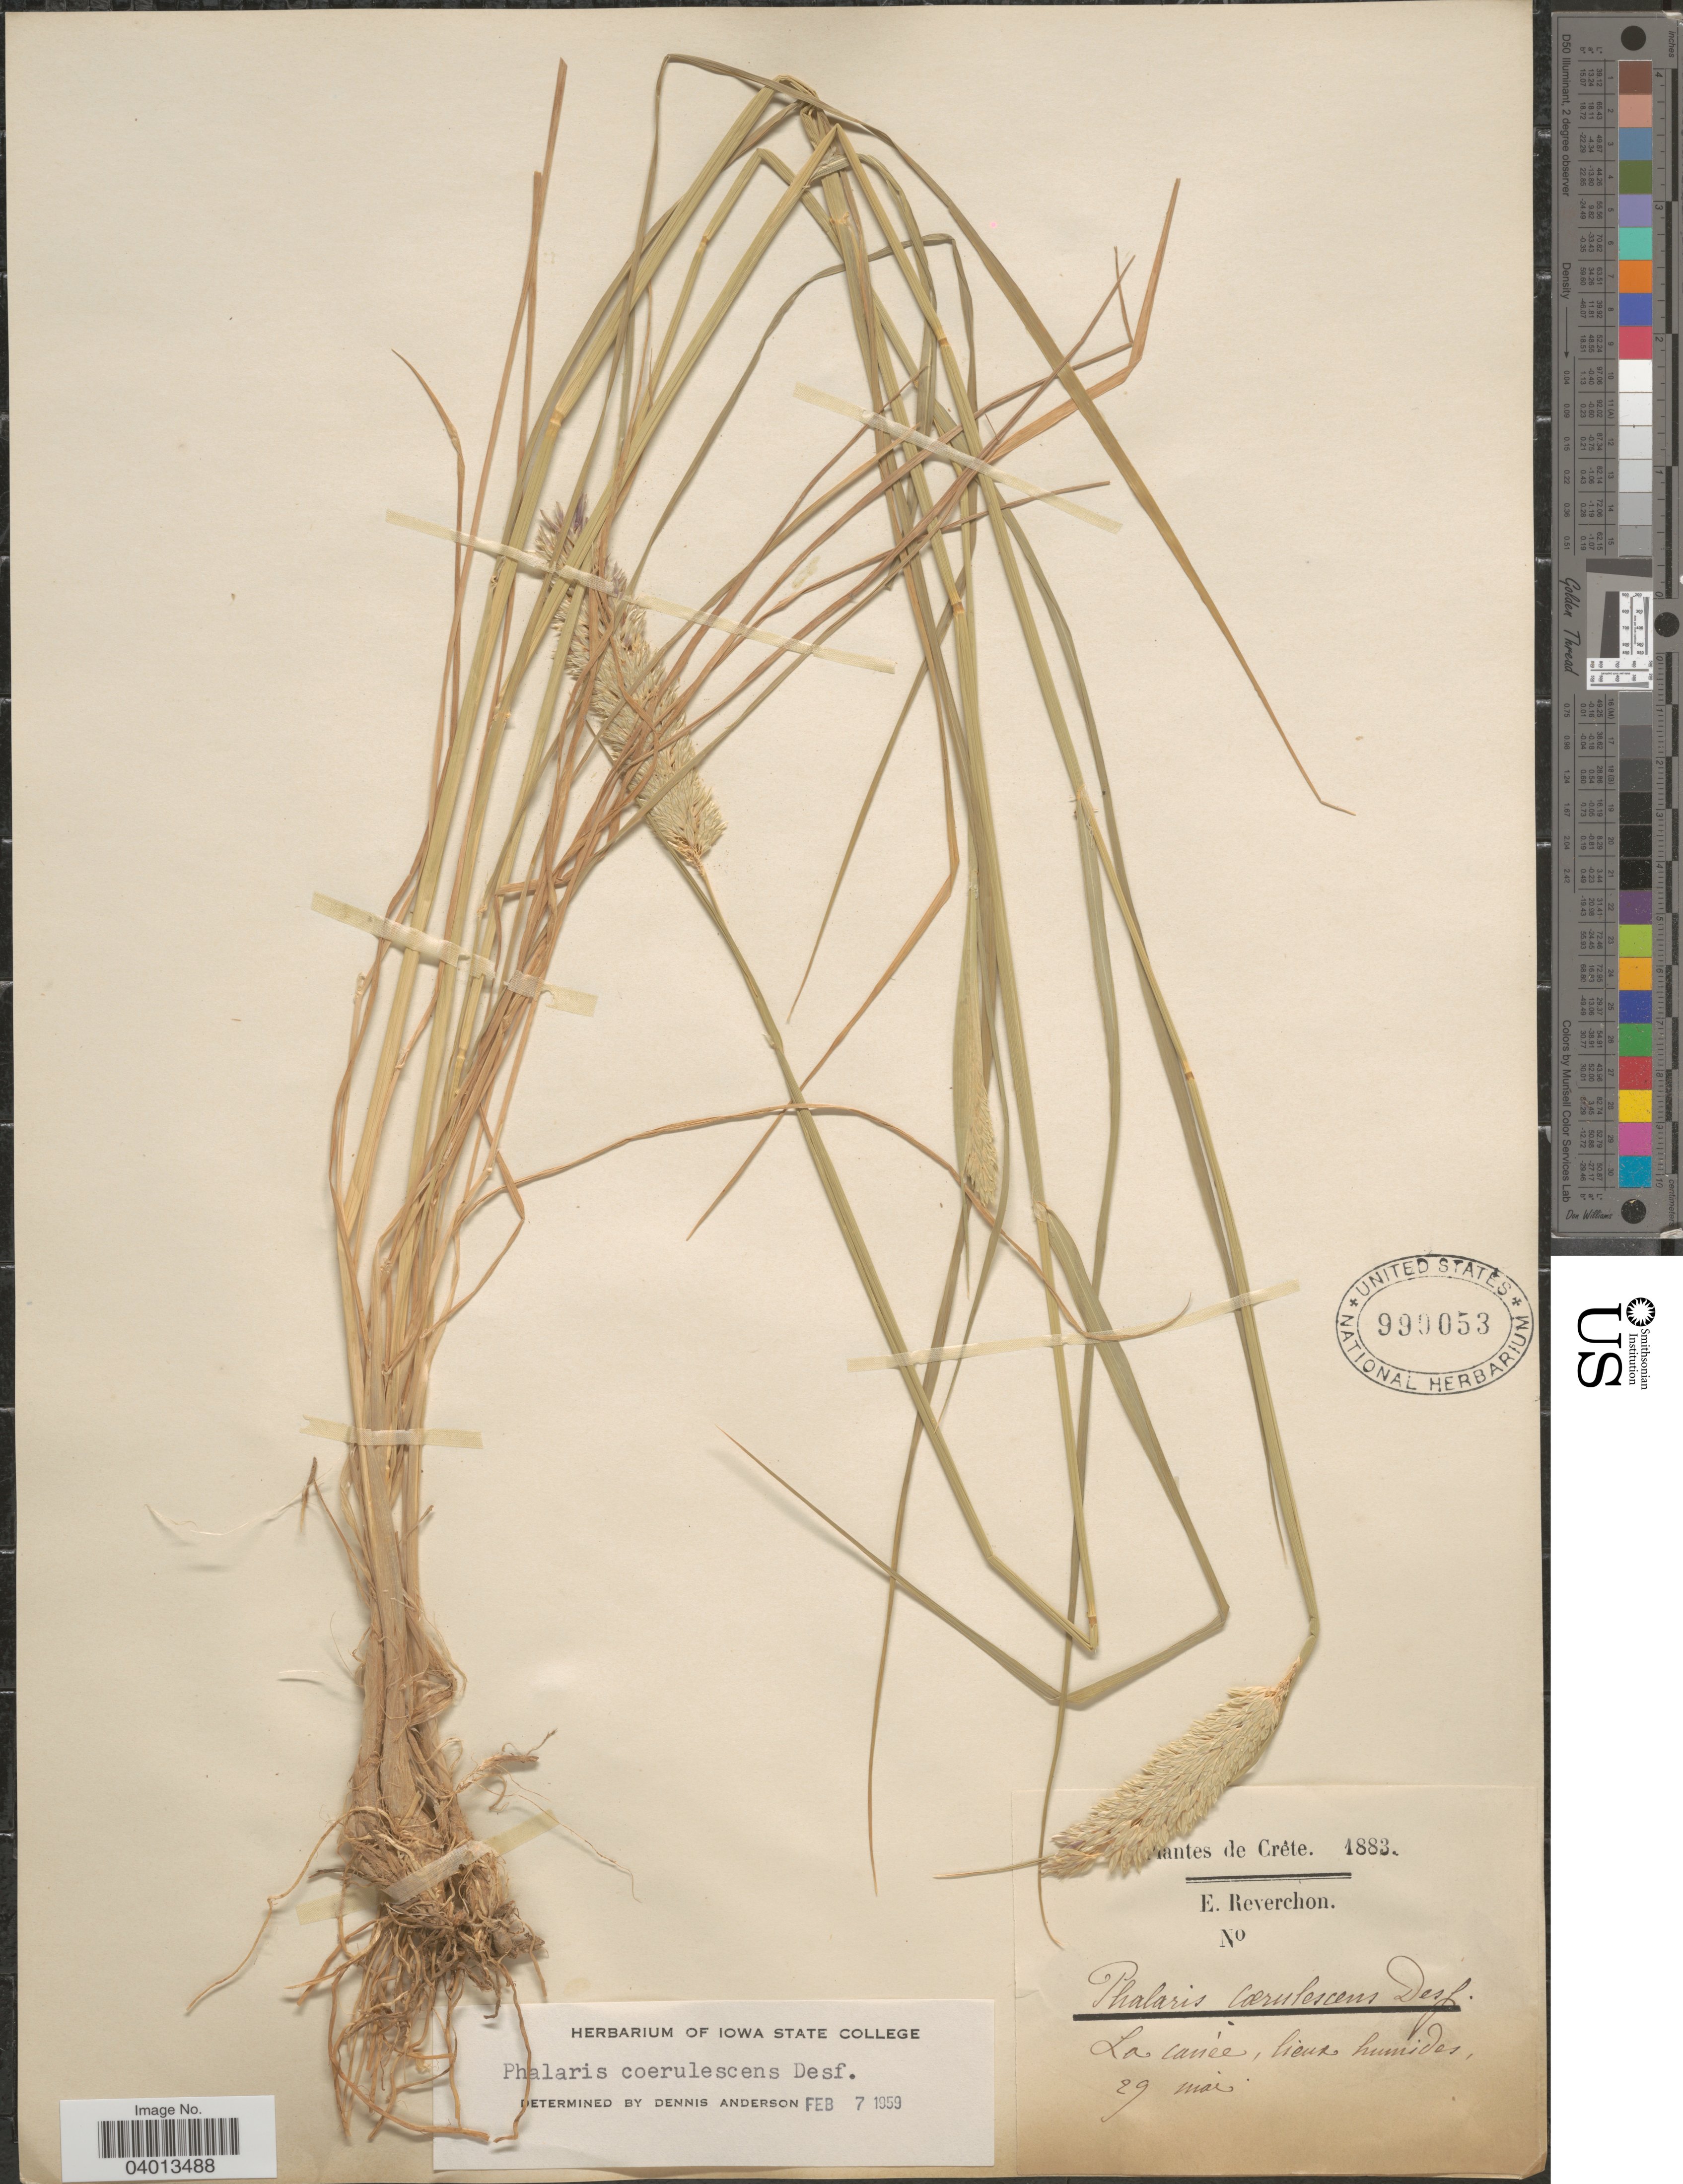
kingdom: Plantae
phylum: Tracheophyta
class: Liliopsida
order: Poales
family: Poaceae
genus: Phalaris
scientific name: Phalaris coerulescens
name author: Desf.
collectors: E. Reverchon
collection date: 1883-05-29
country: Greece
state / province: Crete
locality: La canée, lieux humides.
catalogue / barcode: US 990053